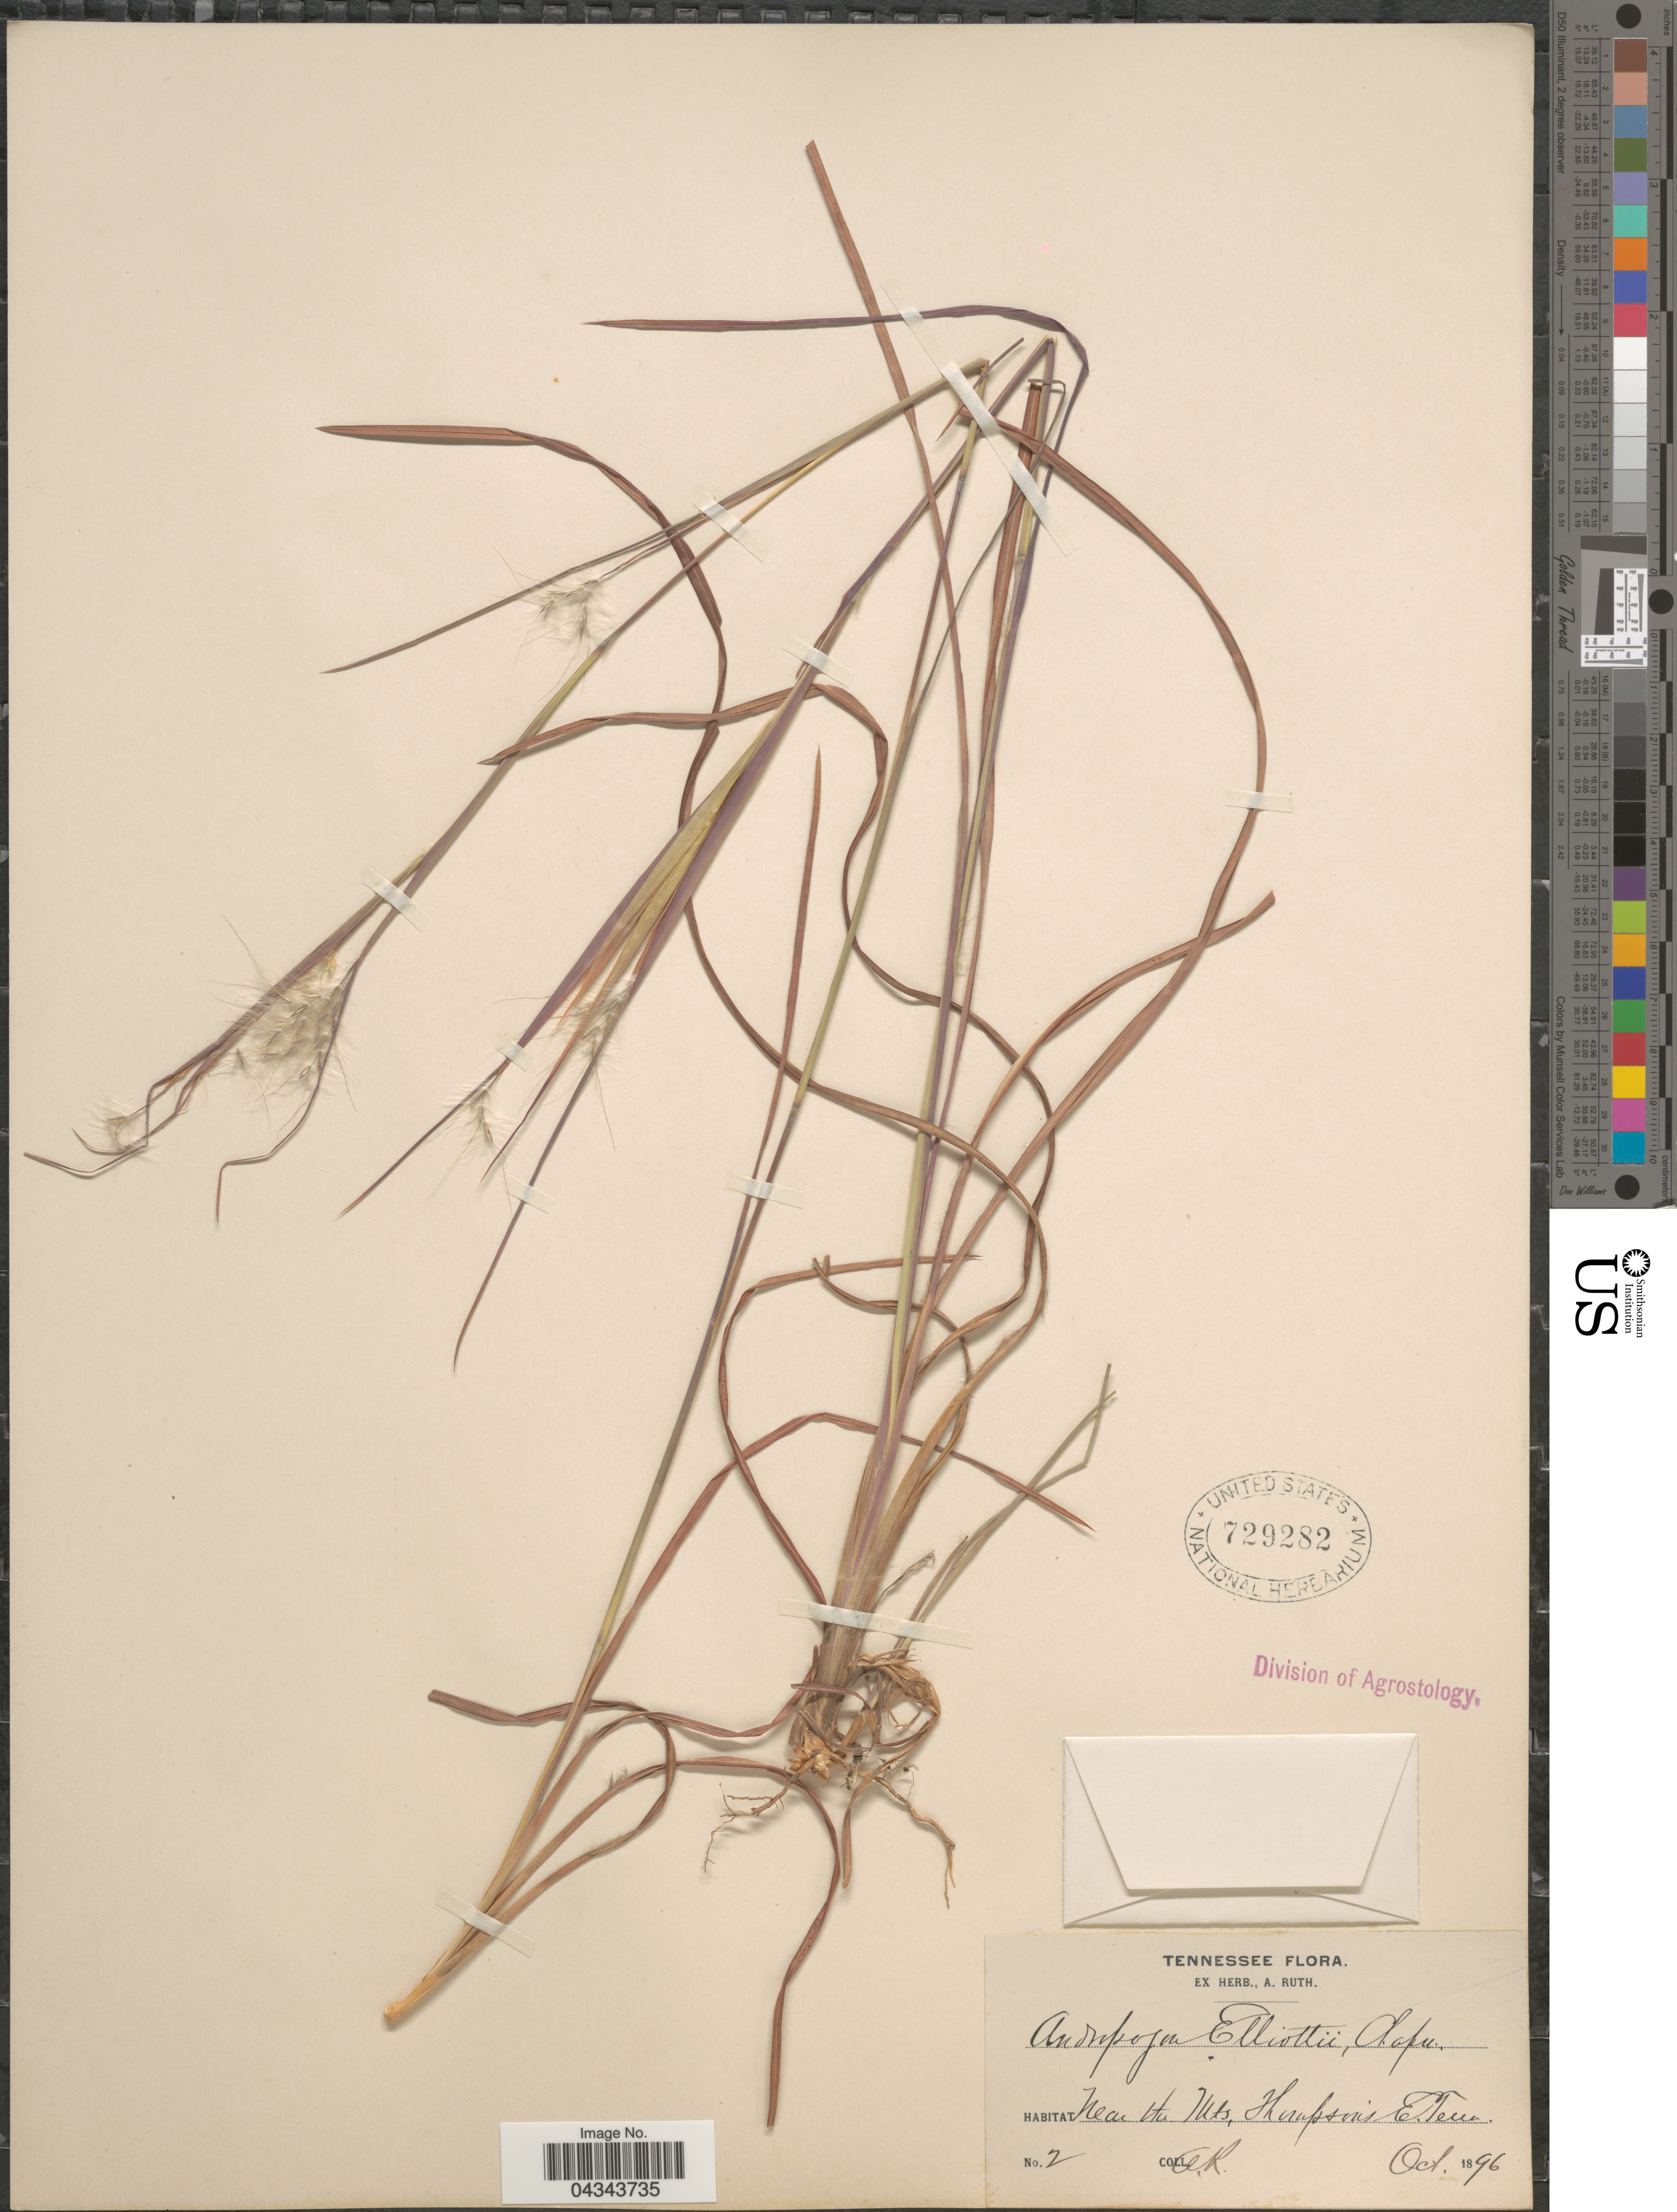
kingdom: Plantae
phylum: Tracheophyta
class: Liliopsida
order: Poales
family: Poaceae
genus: Andropogon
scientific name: Andropogon ternarius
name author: Michx.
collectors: A. Ruth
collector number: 2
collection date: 1896-10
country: United States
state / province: Tennessee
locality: Near the Mts. Thompson's E. Tenn.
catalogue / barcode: US 729282